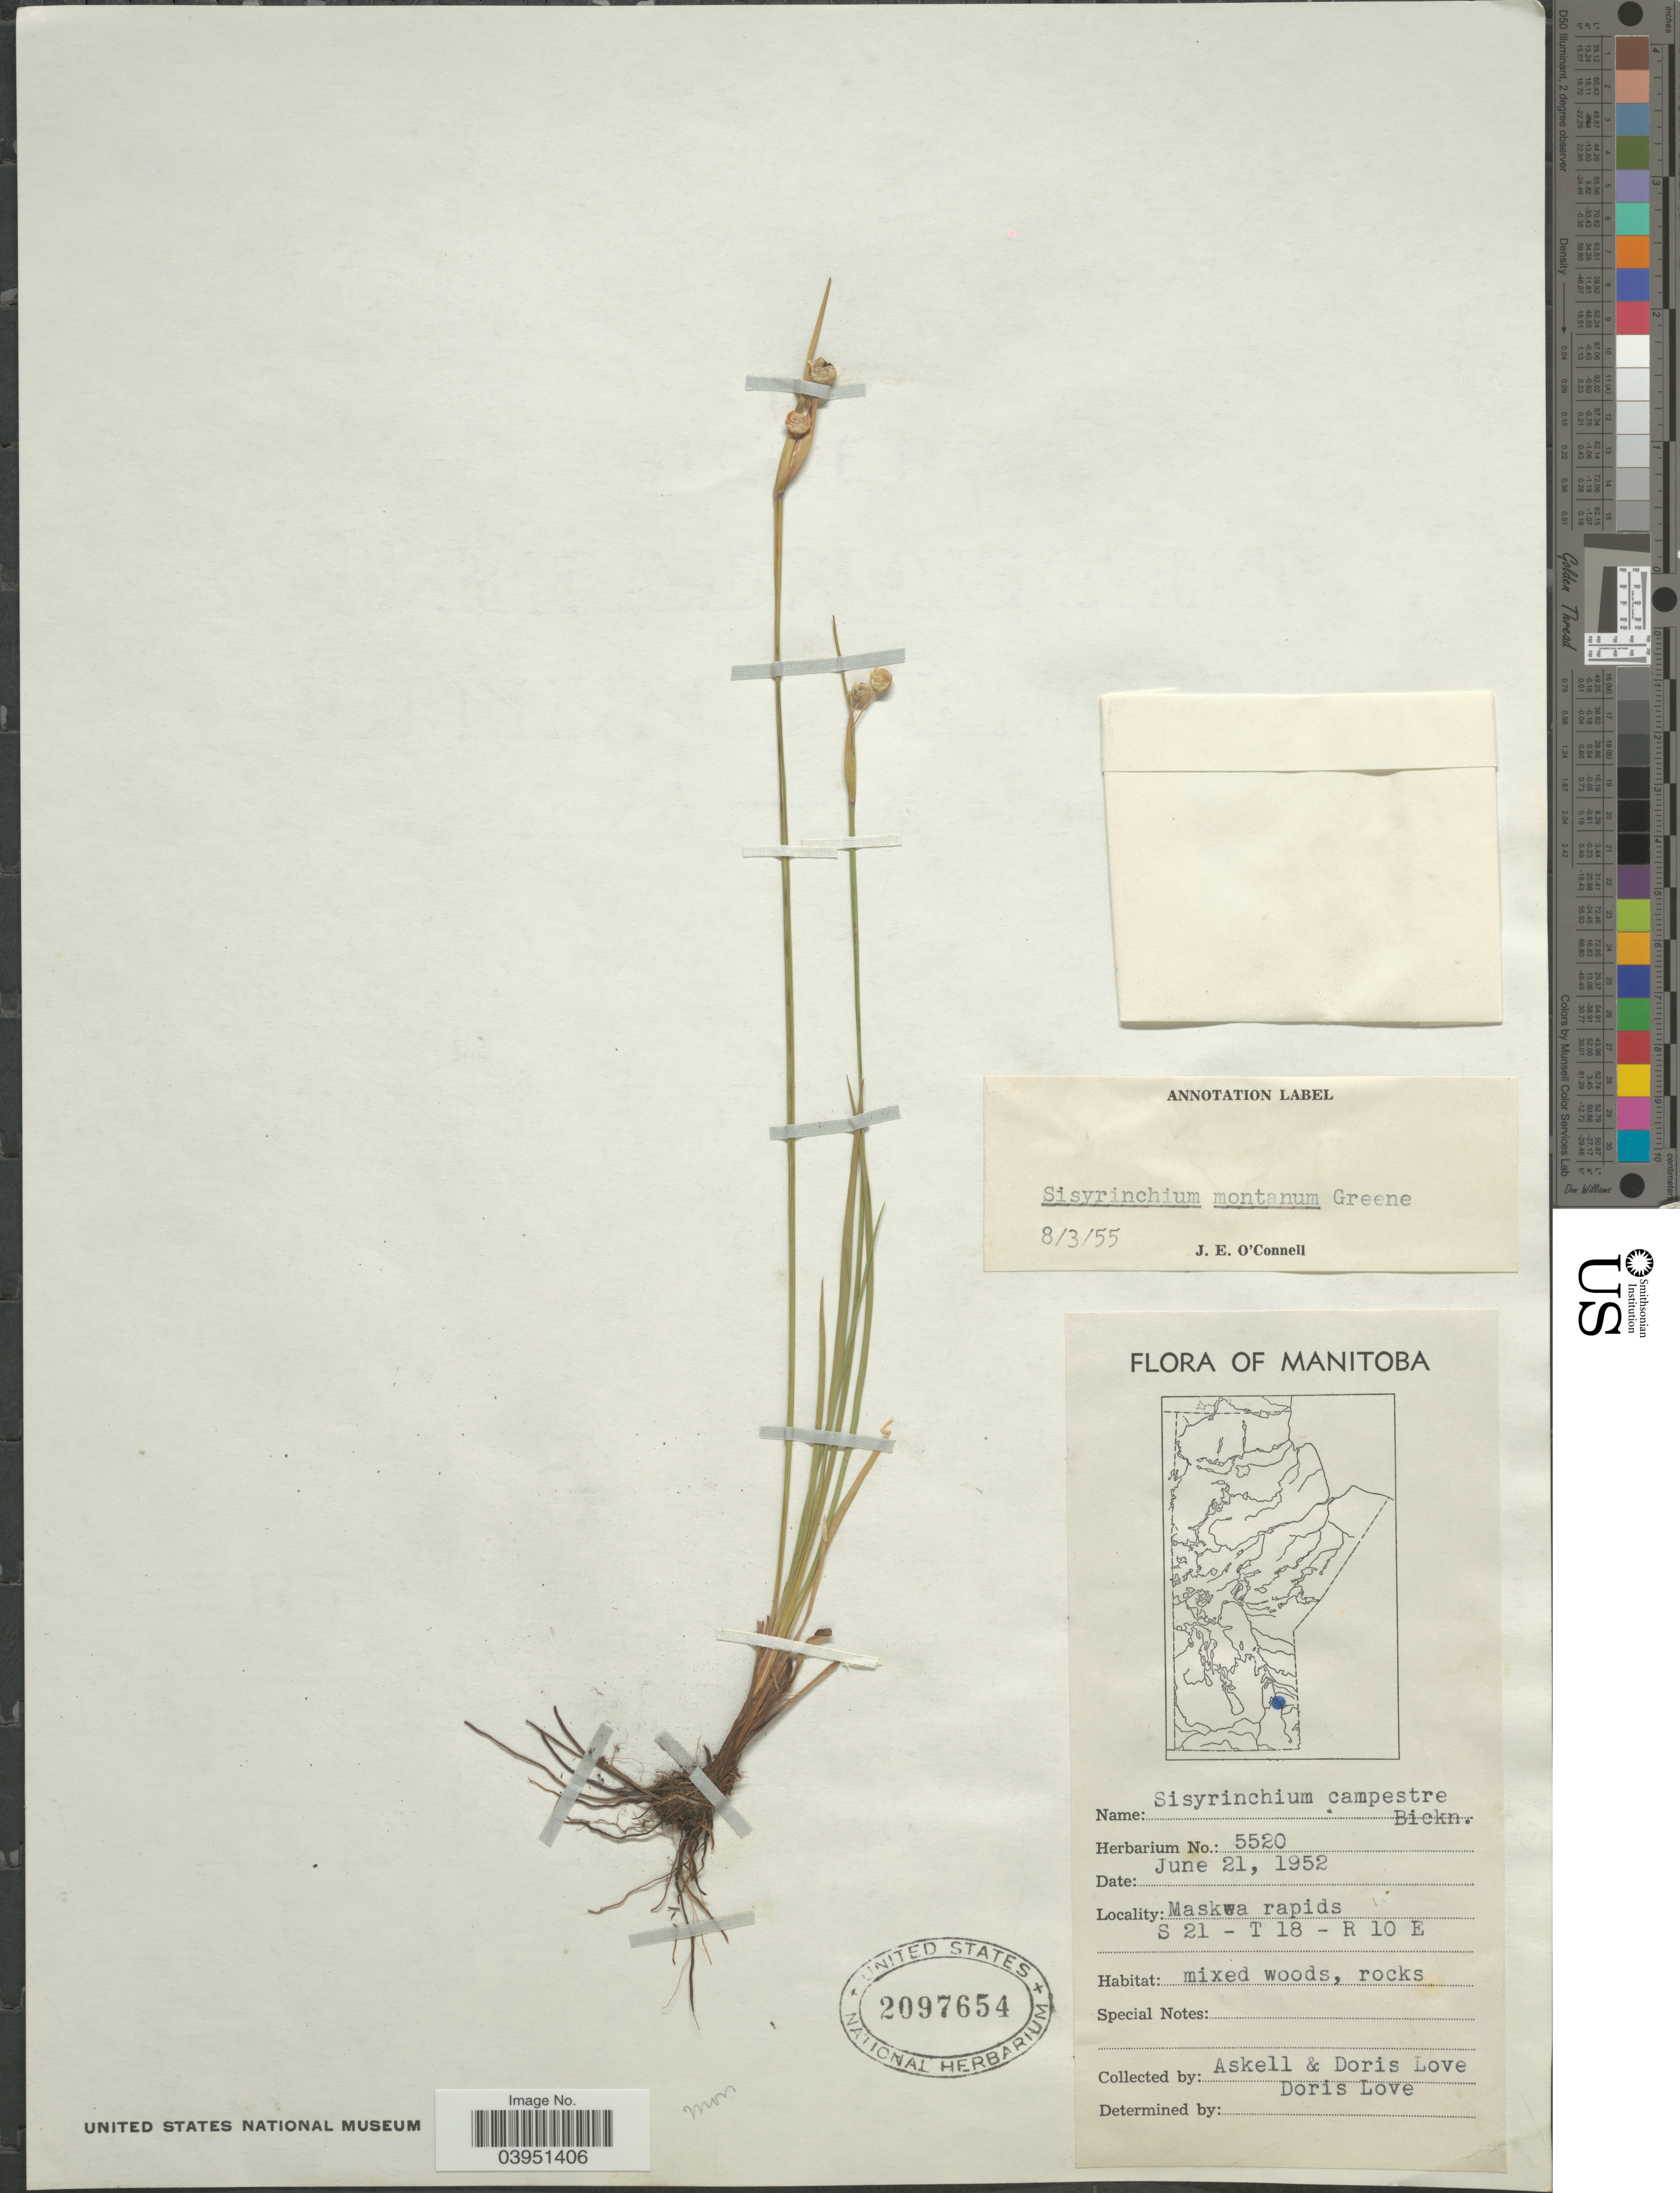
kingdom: Plantae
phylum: Tracheophyta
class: Liliopsida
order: Asparagales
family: Iridaceae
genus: Sisyrinchium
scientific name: Sisyrinchium montanum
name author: Greene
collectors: -. Askell & D. Löve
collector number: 5520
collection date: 1952-06-21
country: Canada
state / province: Manitoba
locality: Maskwa rapids. S 21 - T 18 - R 10 E.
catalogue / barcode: US 2097654